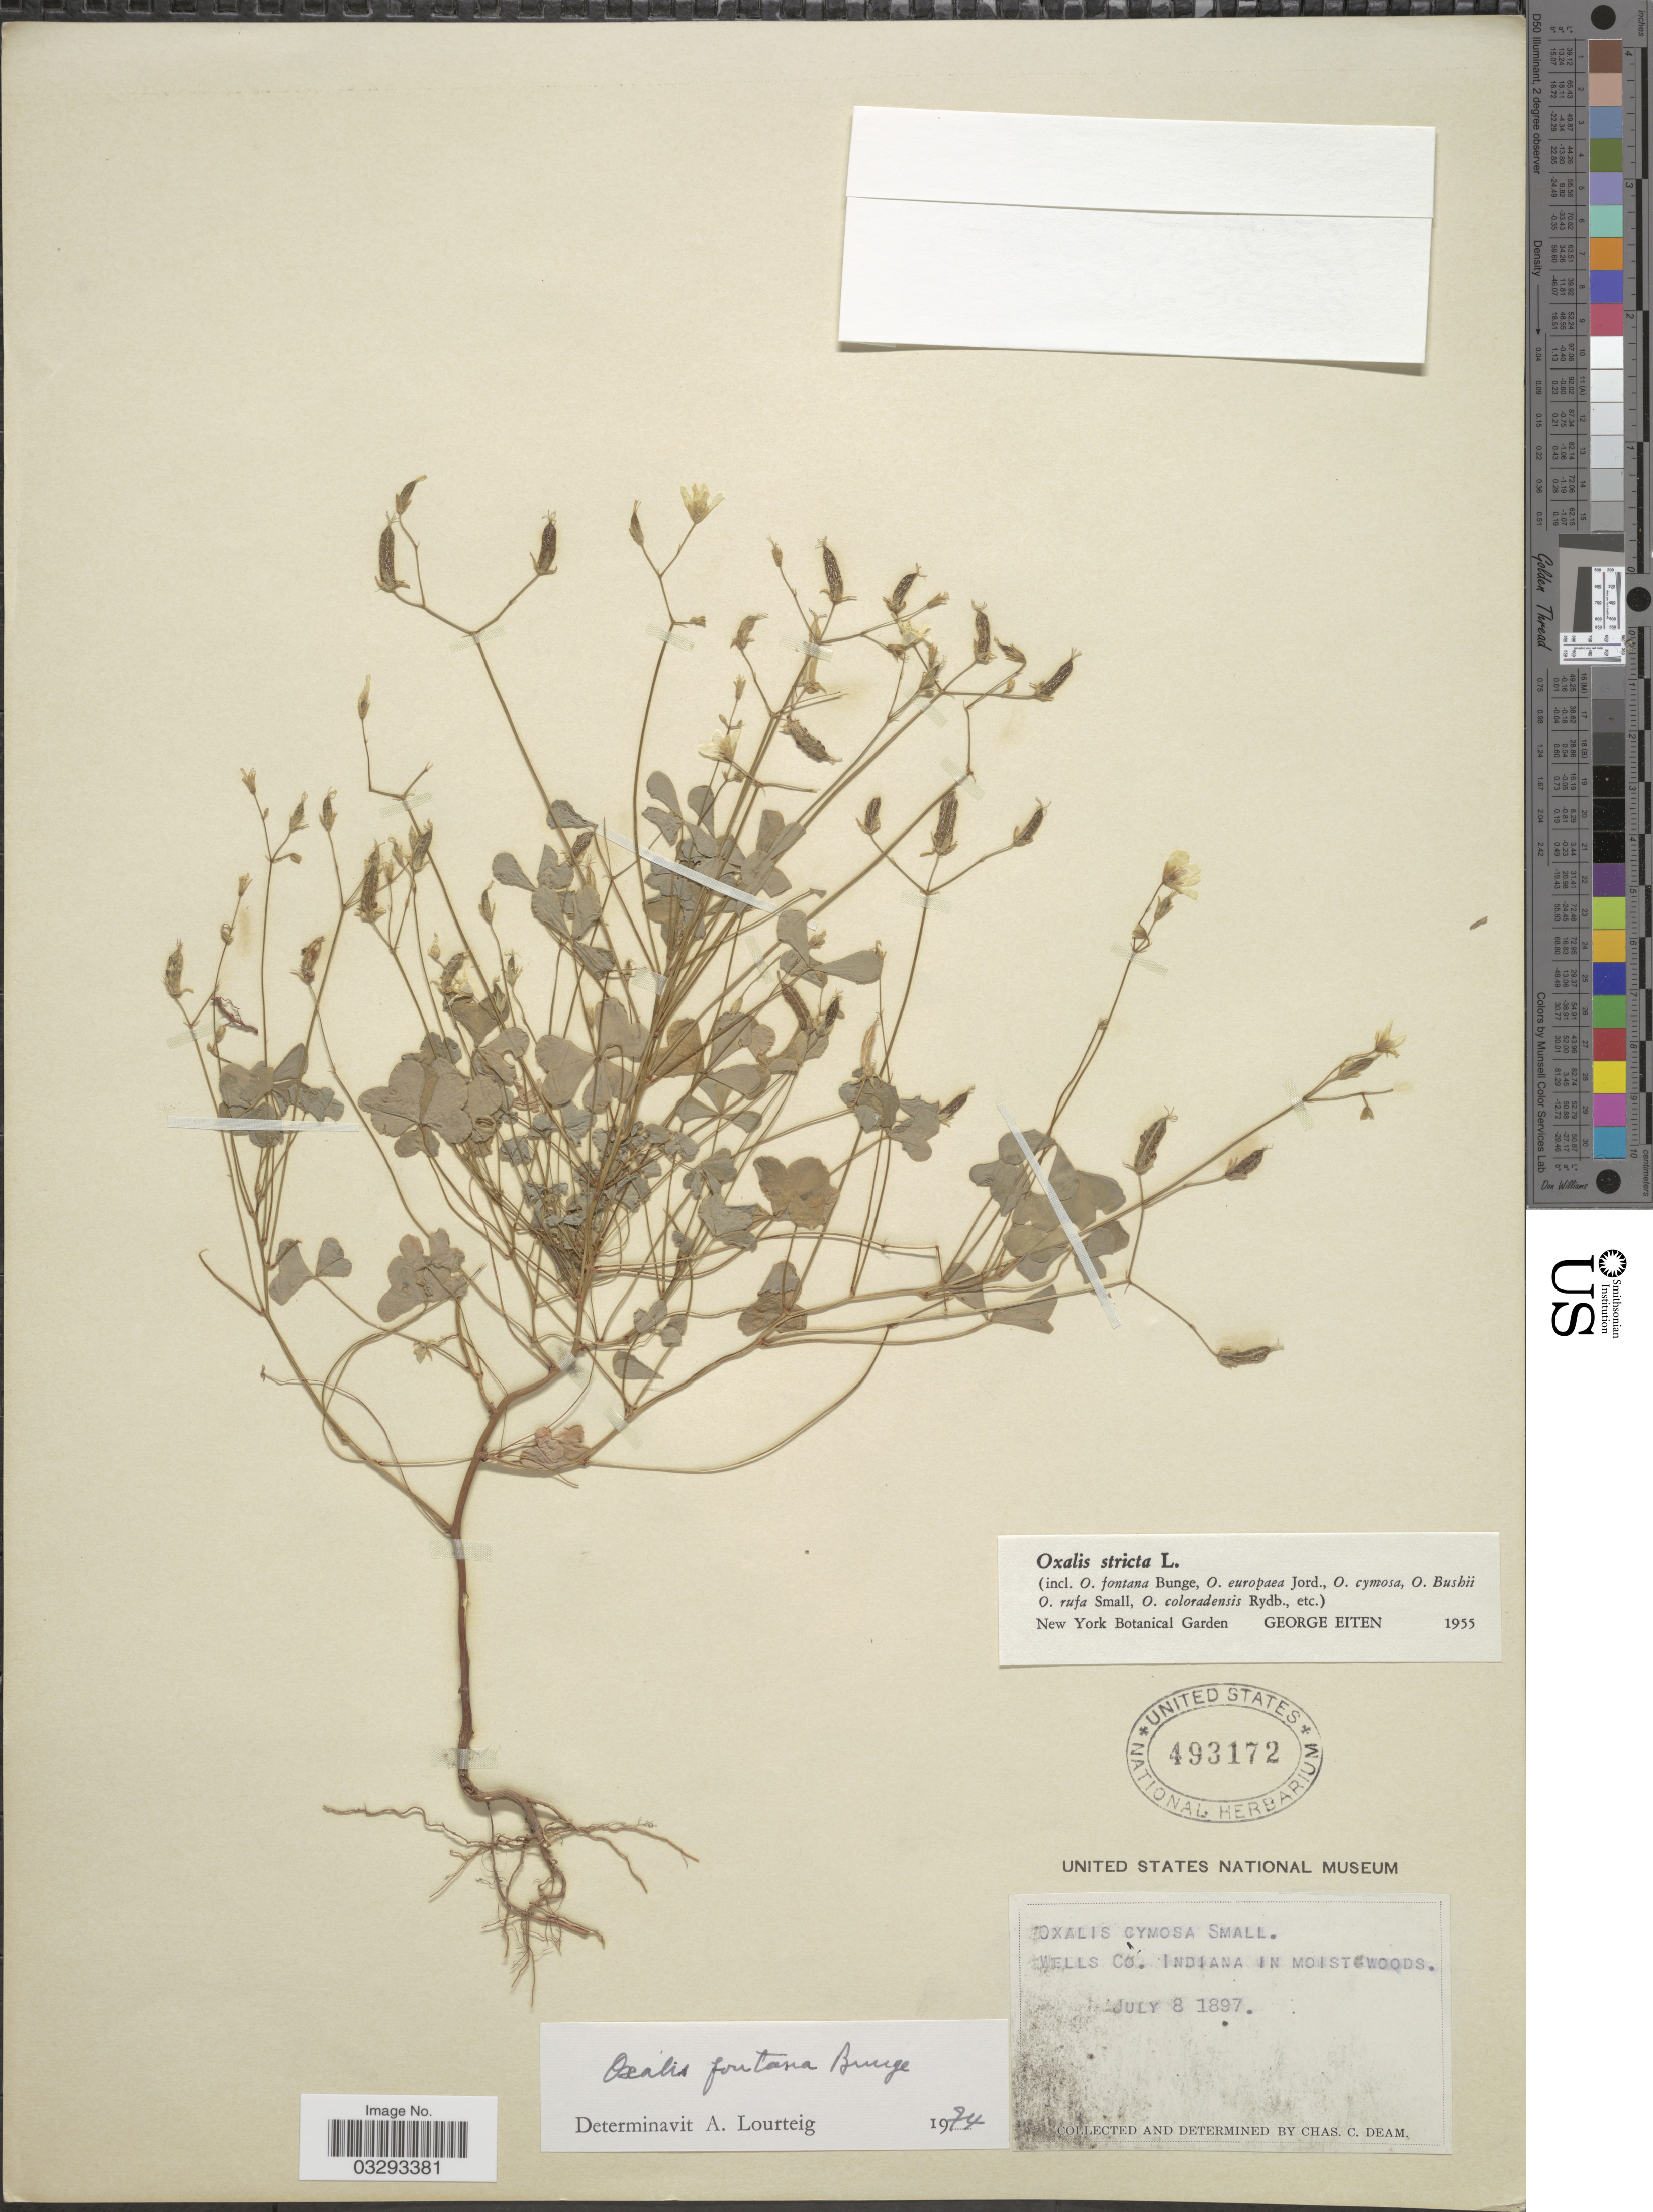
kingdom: Plantae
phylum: Tracheophyta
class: Magnoliopsida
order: Oxalidales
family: Oxalidaceae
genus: Oxalis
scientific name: Oxalis fontana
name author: Bunge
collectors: C. C. Deam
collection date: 1897-07-08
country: United States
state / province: Indiana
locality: Wells Co. Indiana in moist woods.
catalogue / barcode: US 493172